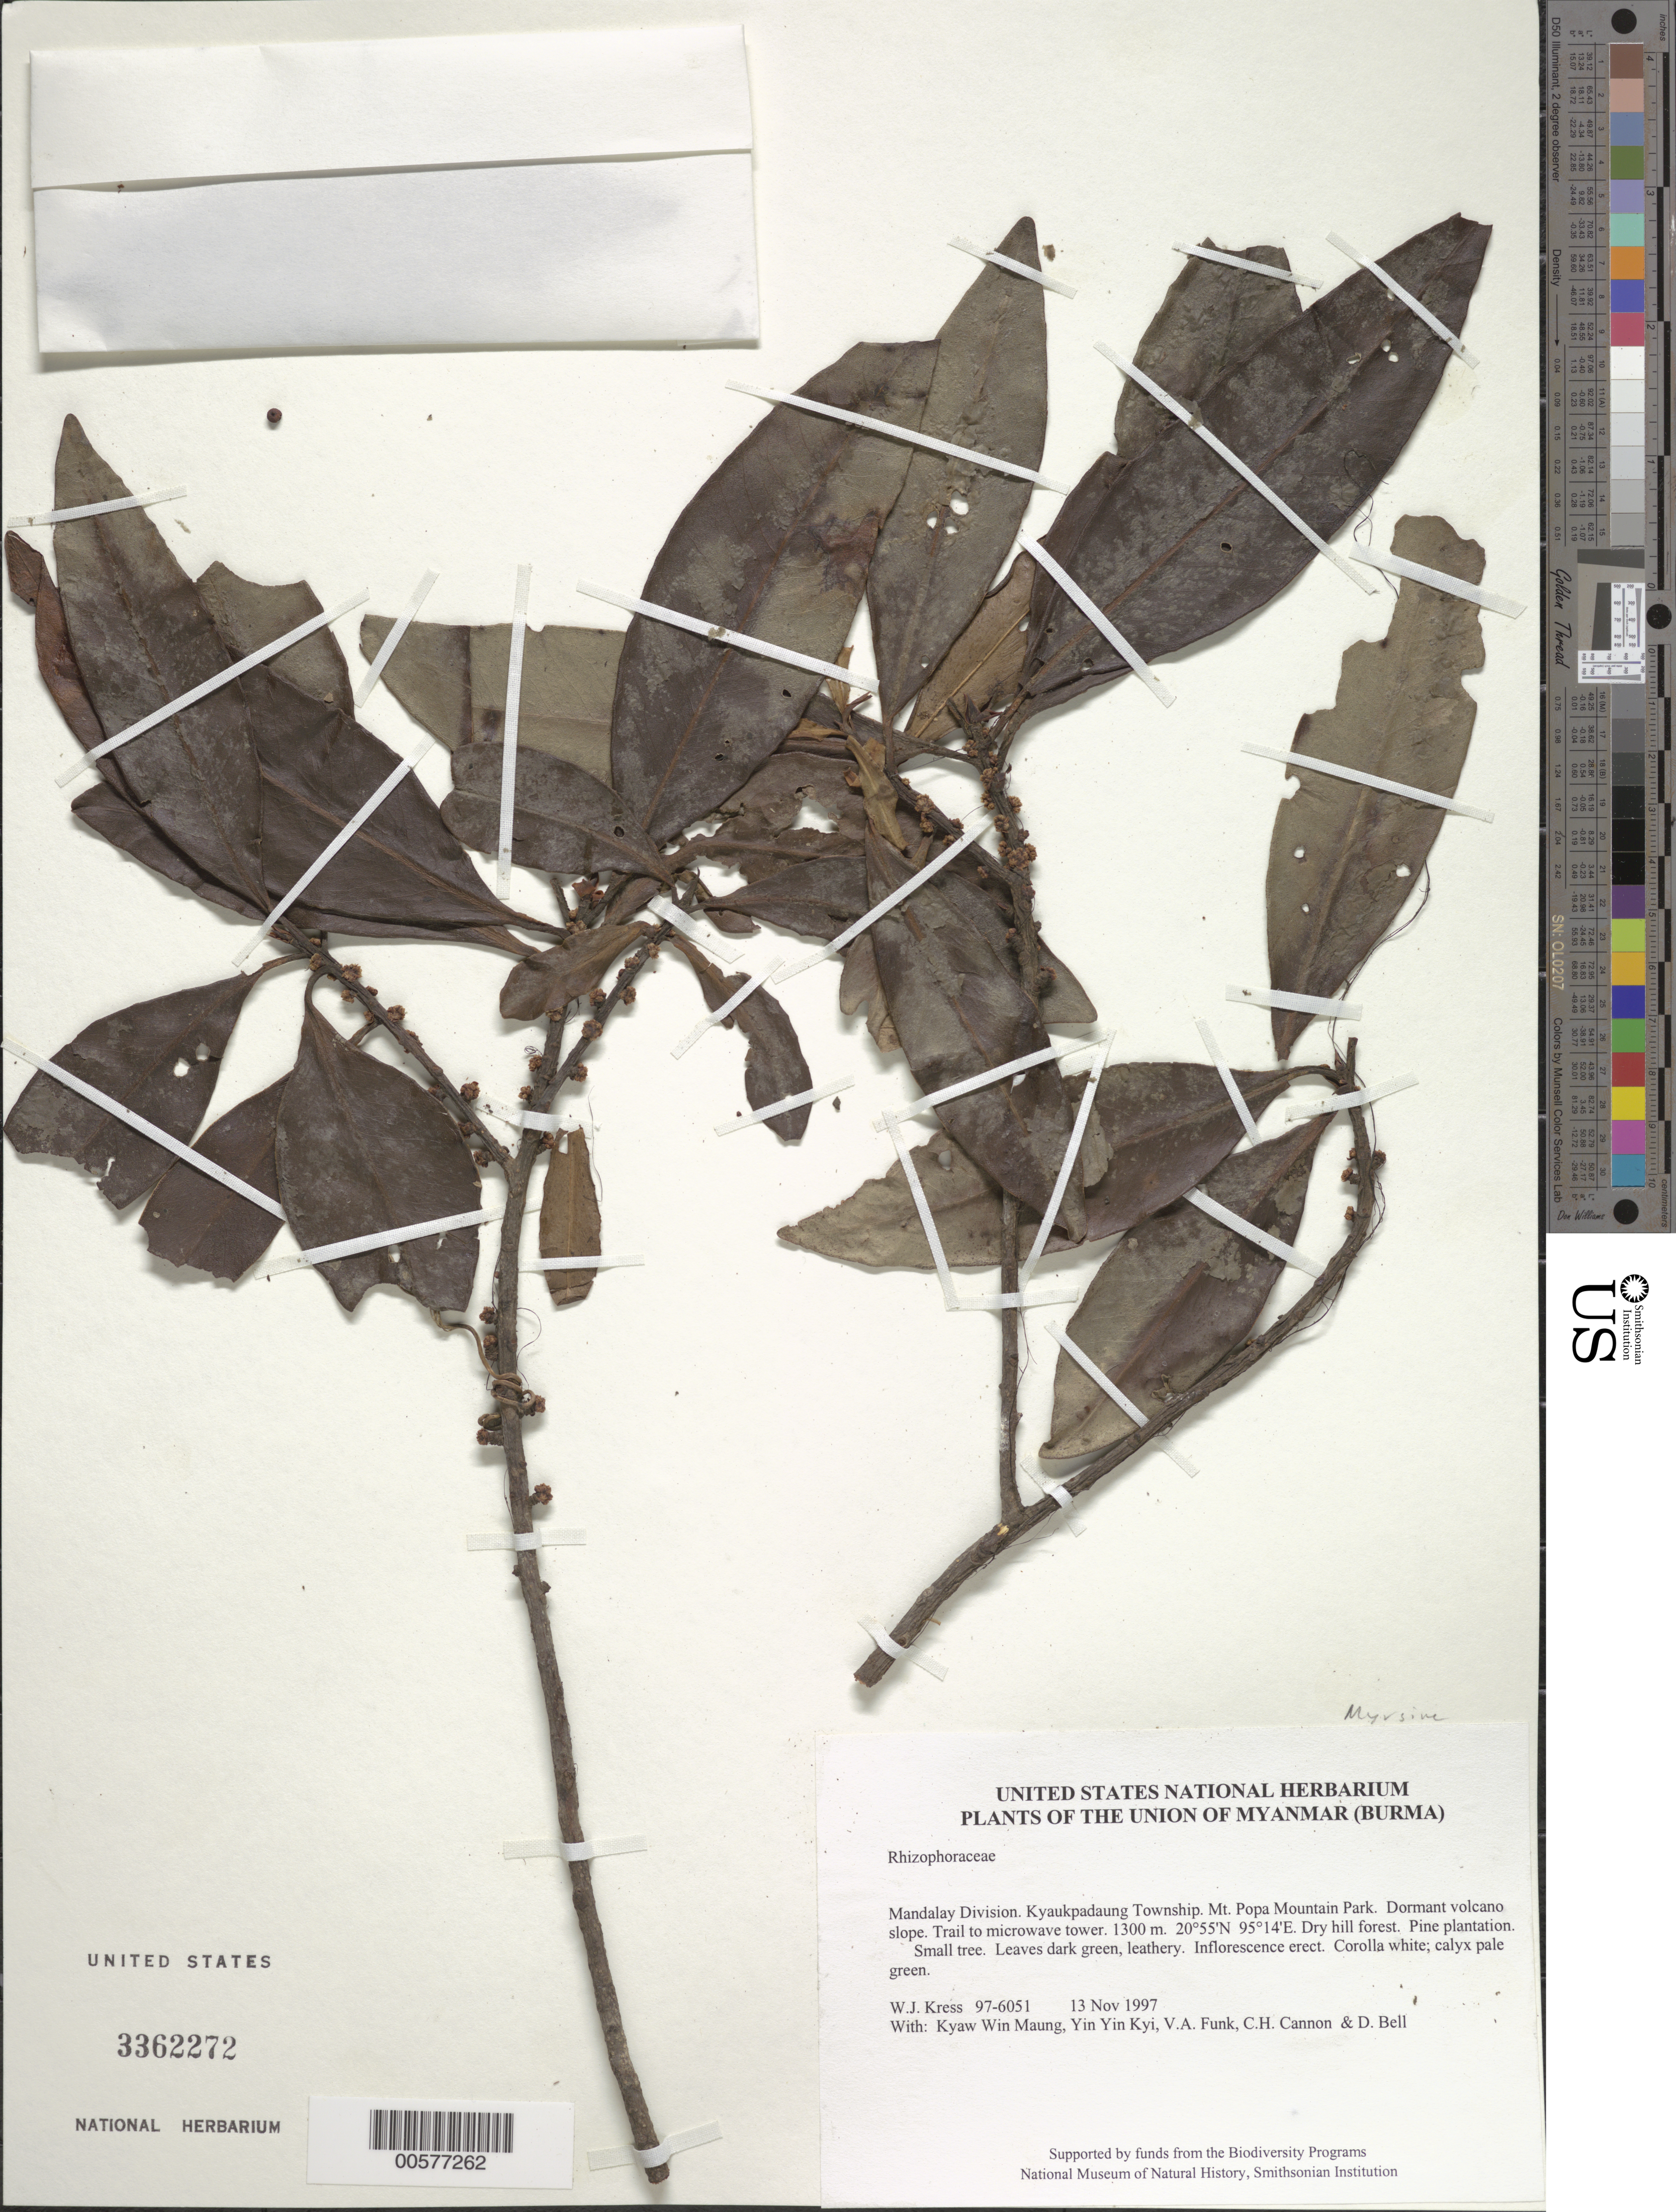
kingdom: Plantae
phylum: Tracheophyta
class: Magnoliopsida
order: Malpighiales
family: Rhizophoraceae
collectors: W. J. Kress, Kyaw Win Maung, Yin Yin Kyi, V. Funk, C. H. Cannon & D. A. Bell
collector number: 97-6051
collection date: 1997-11-13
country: Myanmar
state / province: Mandalay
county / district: Kyaukpadaung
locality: Mt. Popa Mountain Park. Dormant volcano slope. Trail to microwave tower.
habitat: Dry hill forest. Pine plantation.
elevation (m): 1300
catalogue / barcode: US 3362272